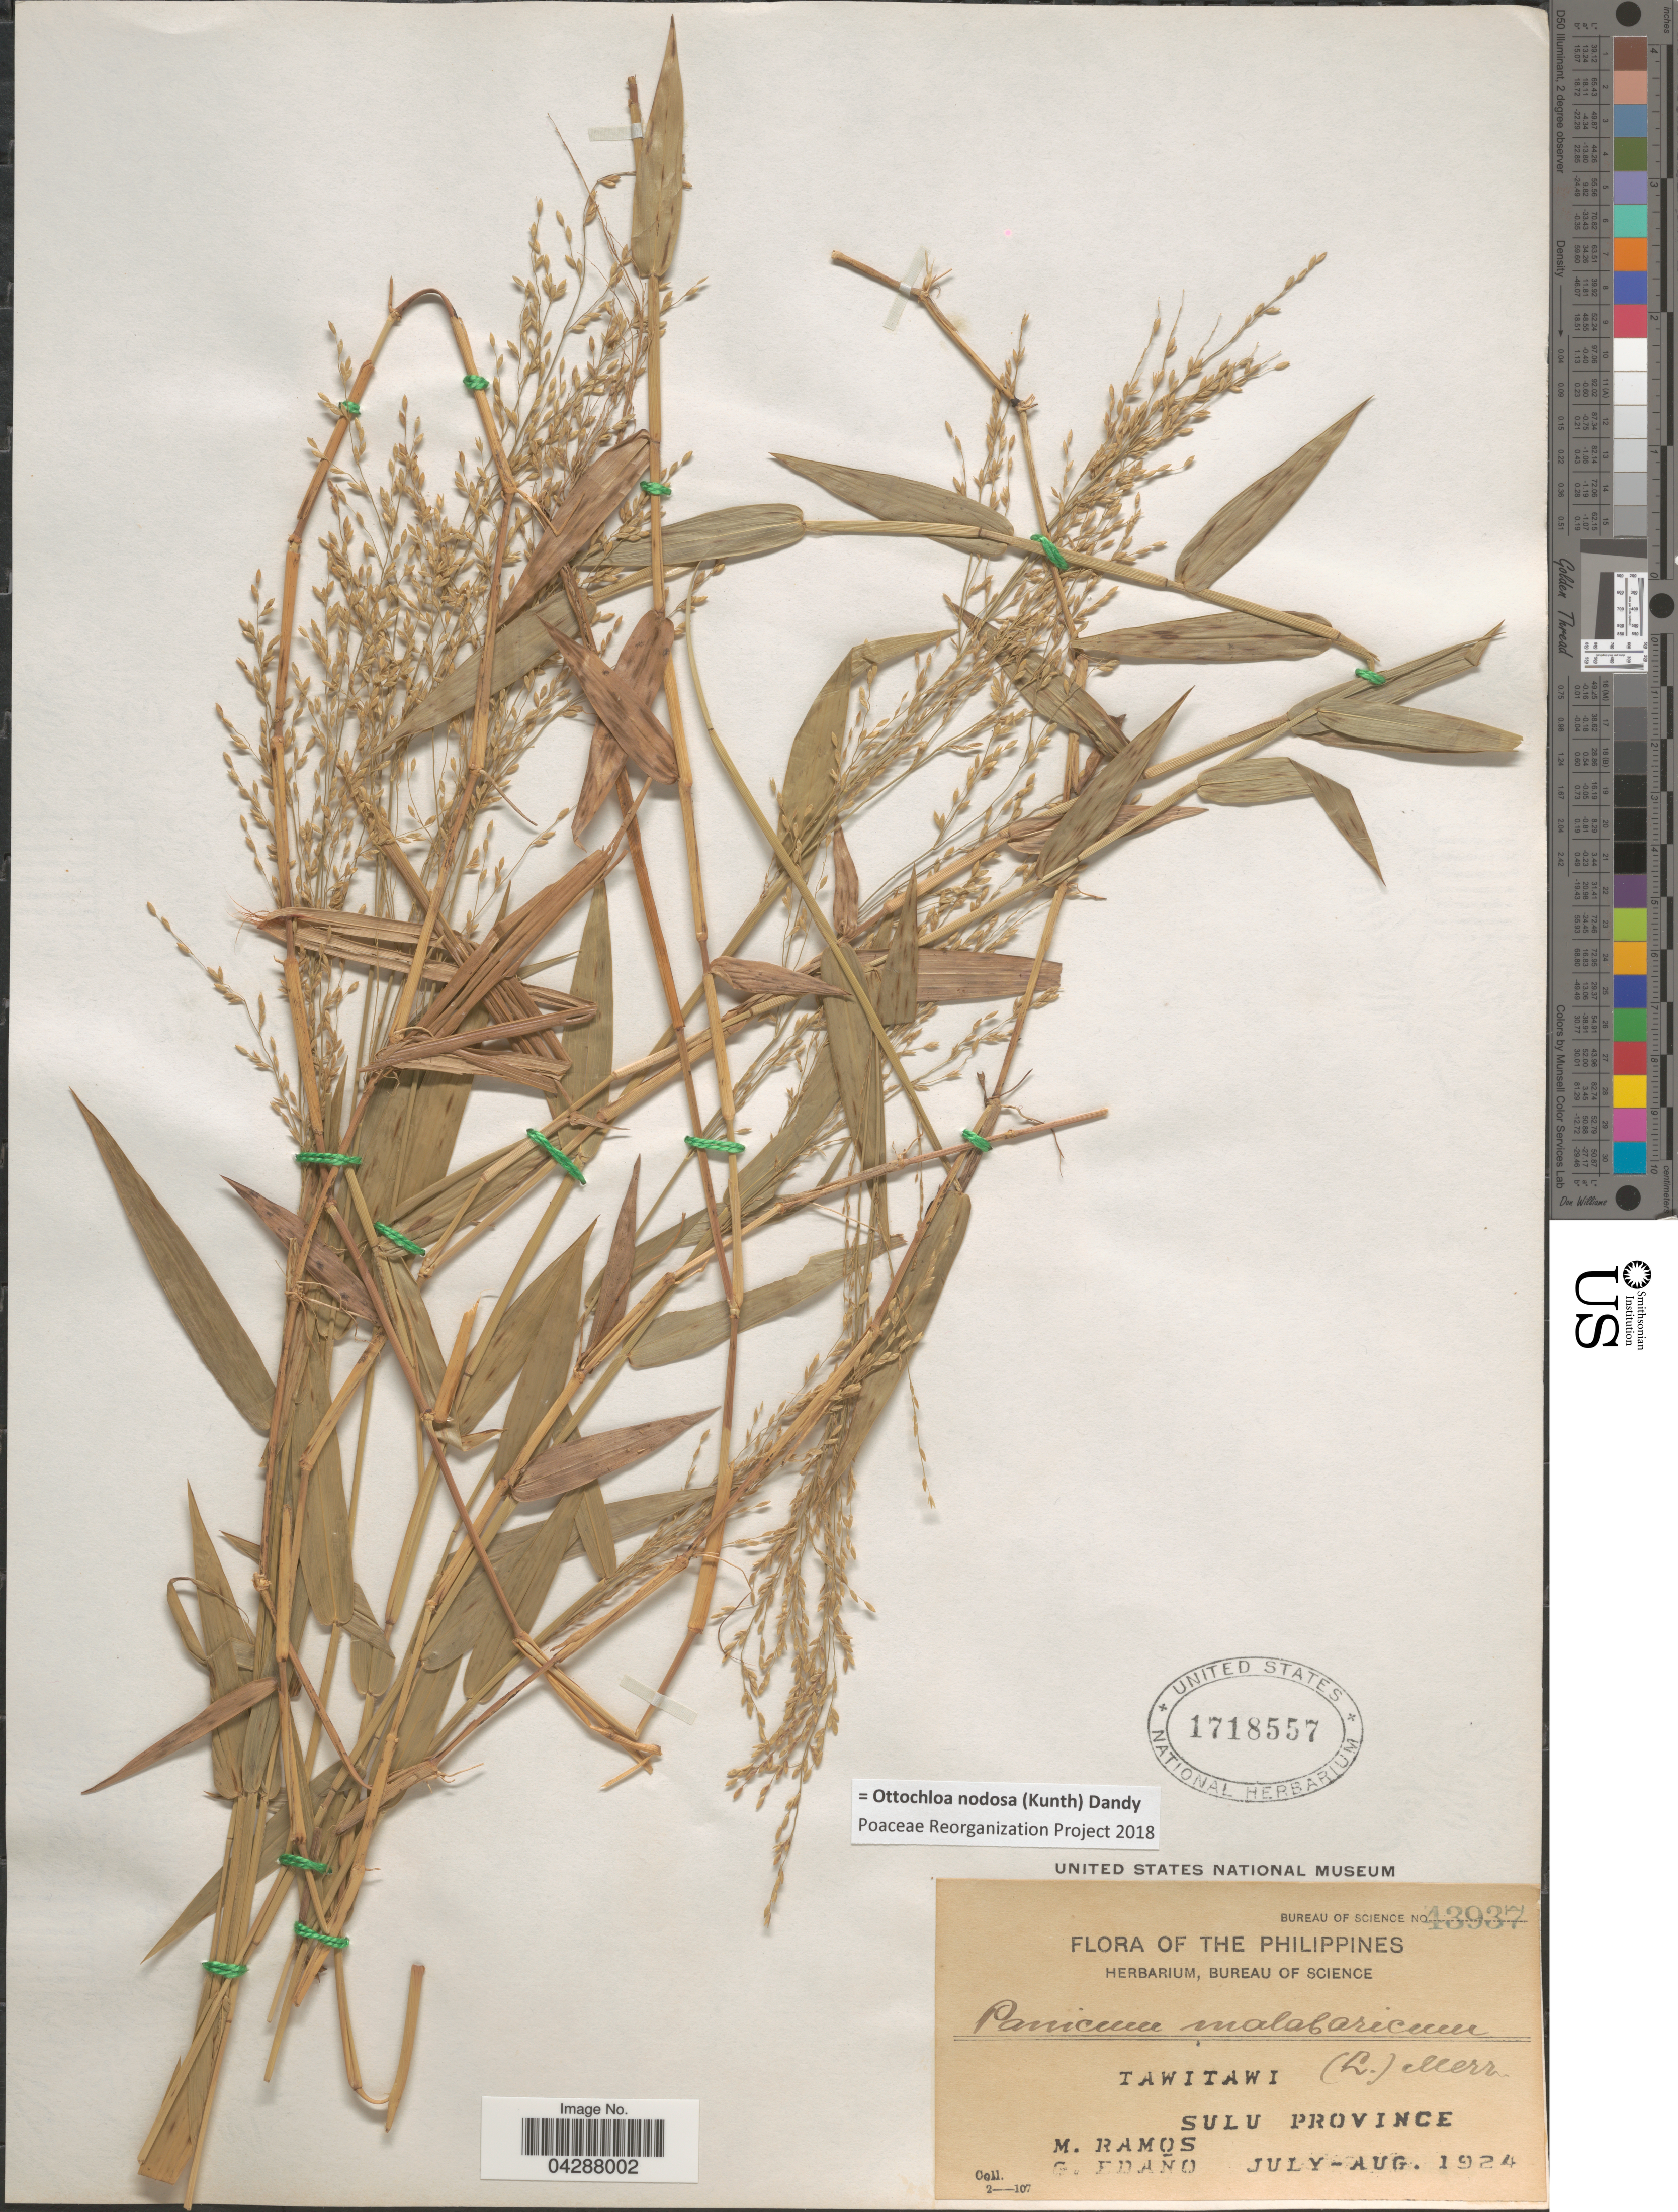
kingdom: Plantae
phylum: Tracheophyta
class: Liliopsida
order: Poales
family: Poaceae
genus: Ottochloa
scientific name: Ottochloa nodosa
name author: (Kunth) Dandy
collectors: M. Ramos & G. Edaño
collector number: Bureau of Science 43937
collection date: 1924-07/1924-08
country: Philippines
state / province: Muslim Mindanao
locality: Tawitawi. Sulu Province.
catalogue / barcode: US 1718557